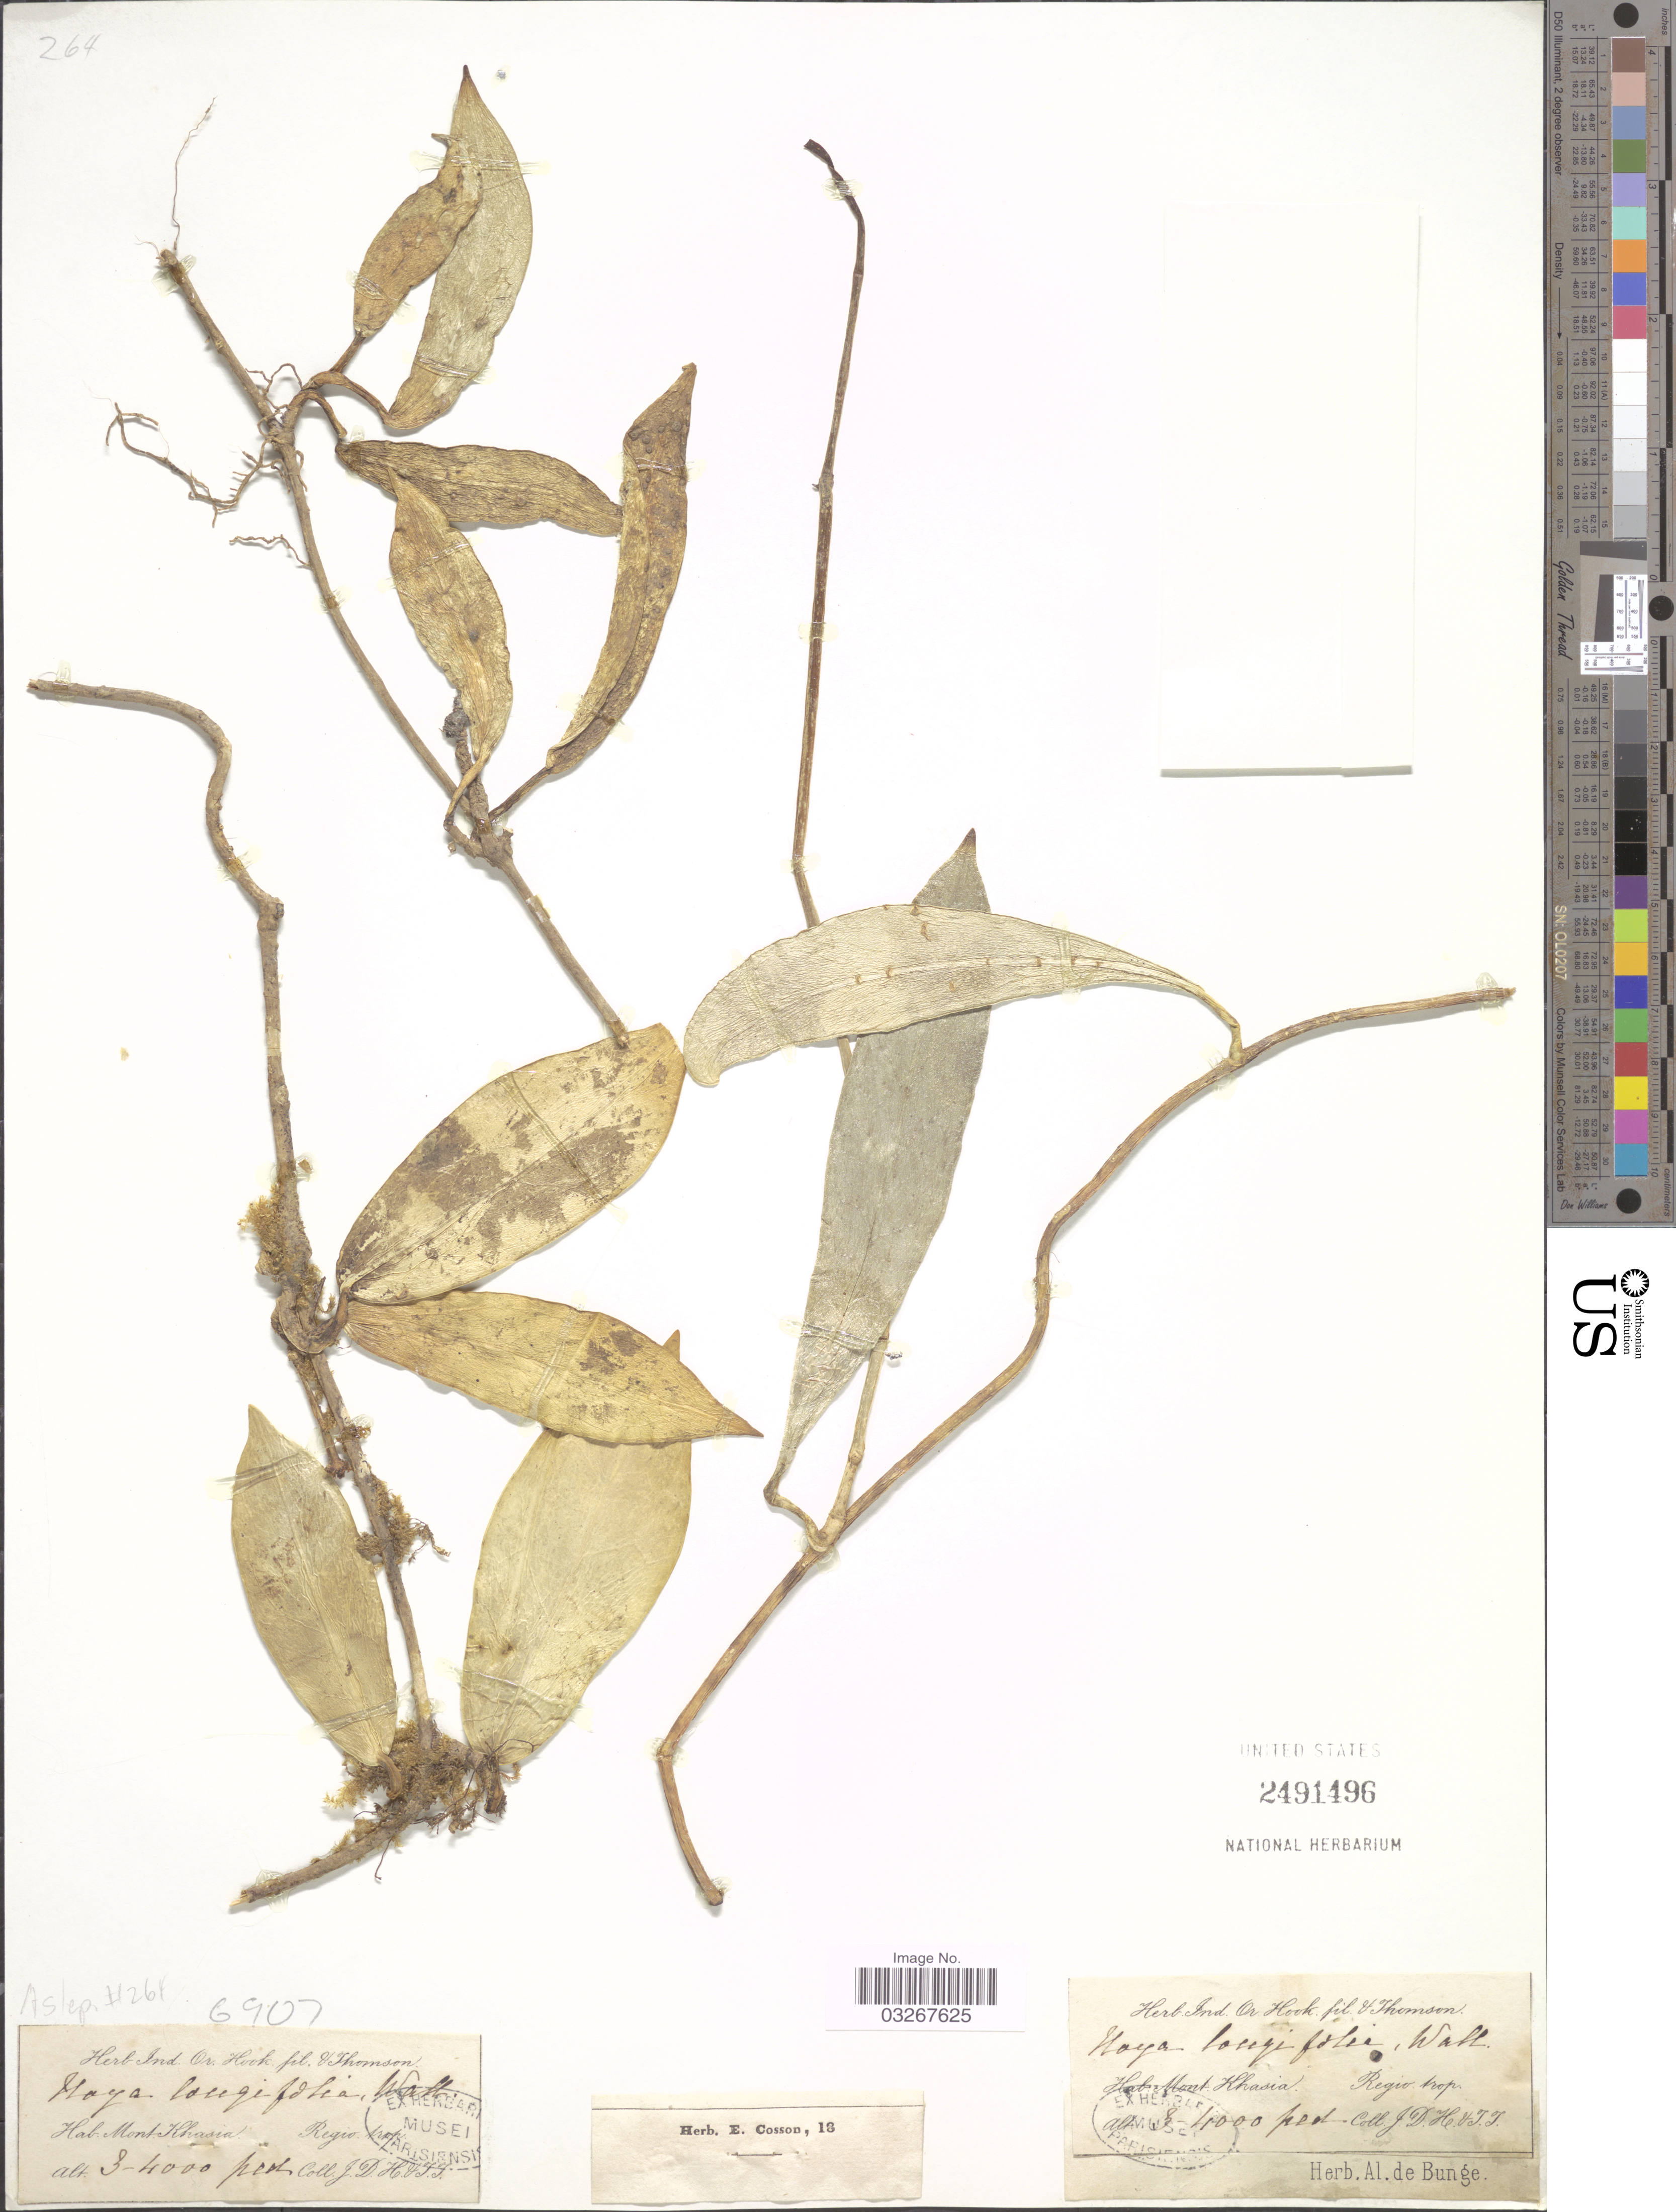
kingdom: Plantae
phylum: Tracheophyta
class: Magnoliopsida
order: Gentianales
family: Apocynaceae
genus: Hoya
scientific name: Hoya longifolia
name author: Wall. ex Wight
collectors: J. D. Hooker & T. Thomson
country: India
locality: Mont. Khasia, Regio trop.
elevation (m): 914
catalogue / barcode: US 2491496